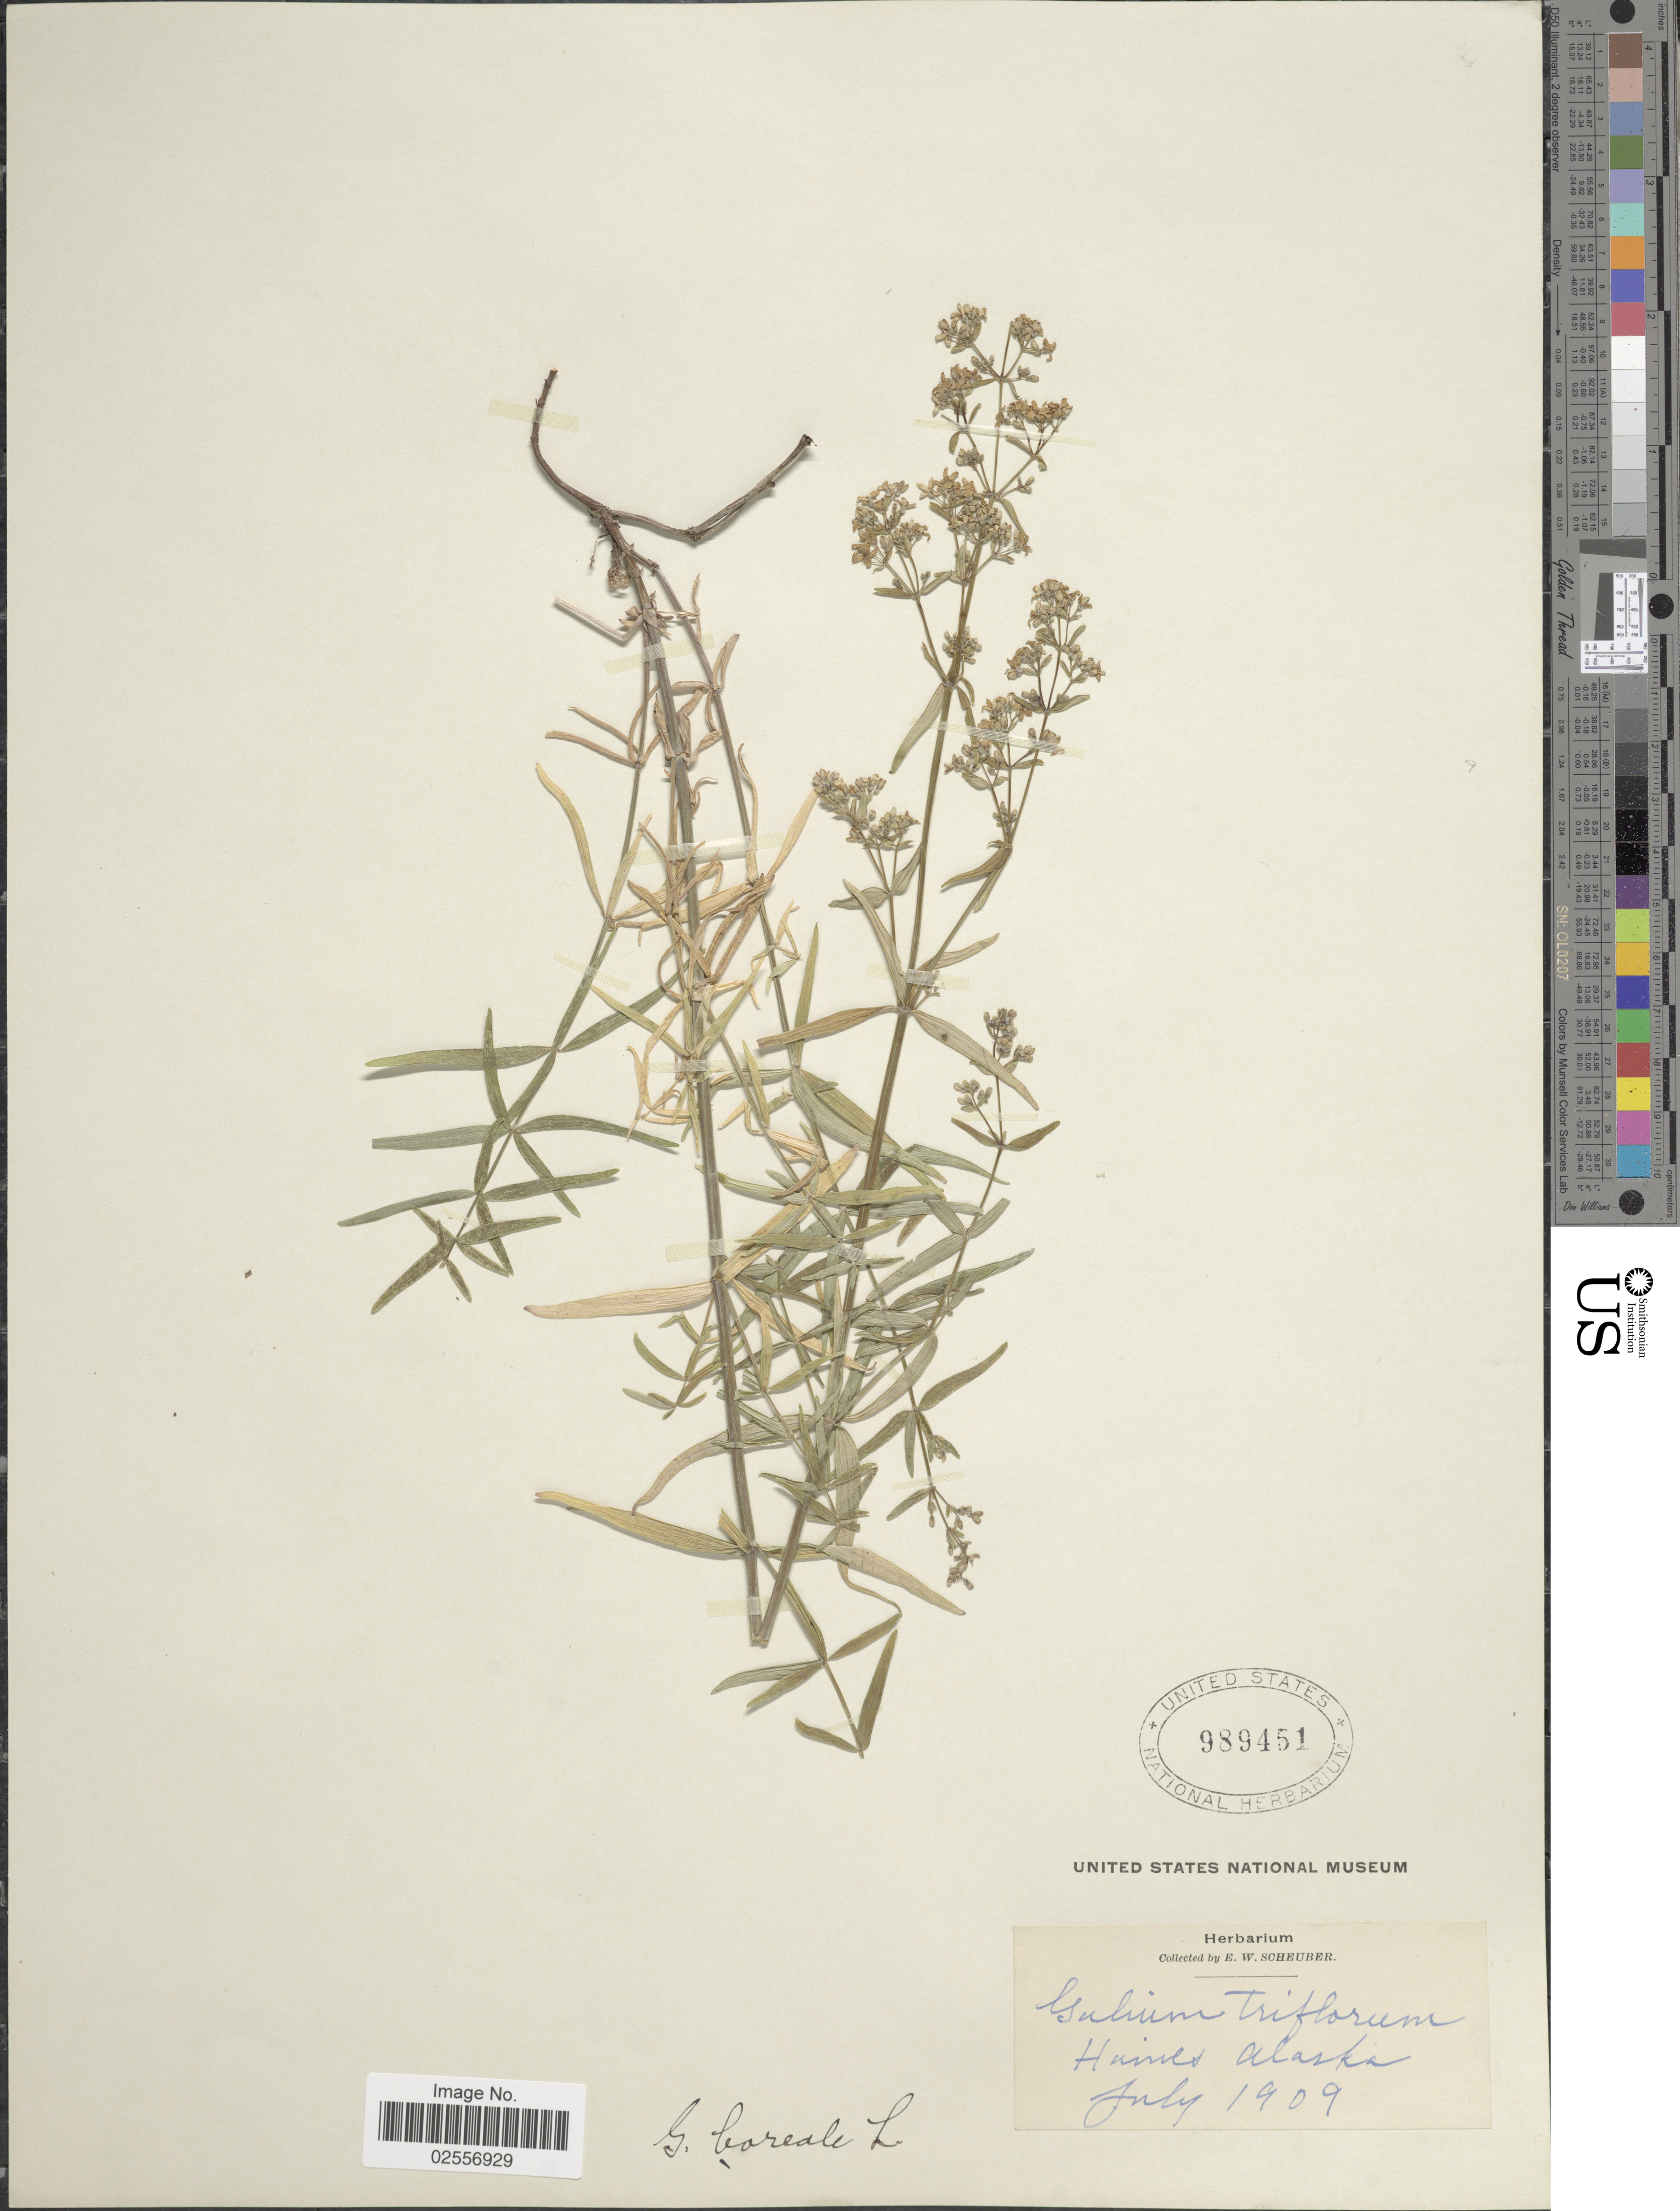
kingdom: Plantae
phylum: Tracheophyta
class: Magnoliopsida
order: Gentianales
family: Rubiaceae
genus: Galium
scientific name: Galium boreale L.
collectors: E. Scheuber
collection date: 1909-07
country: United States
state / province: Alaska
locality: Haines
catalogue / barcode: US 989451